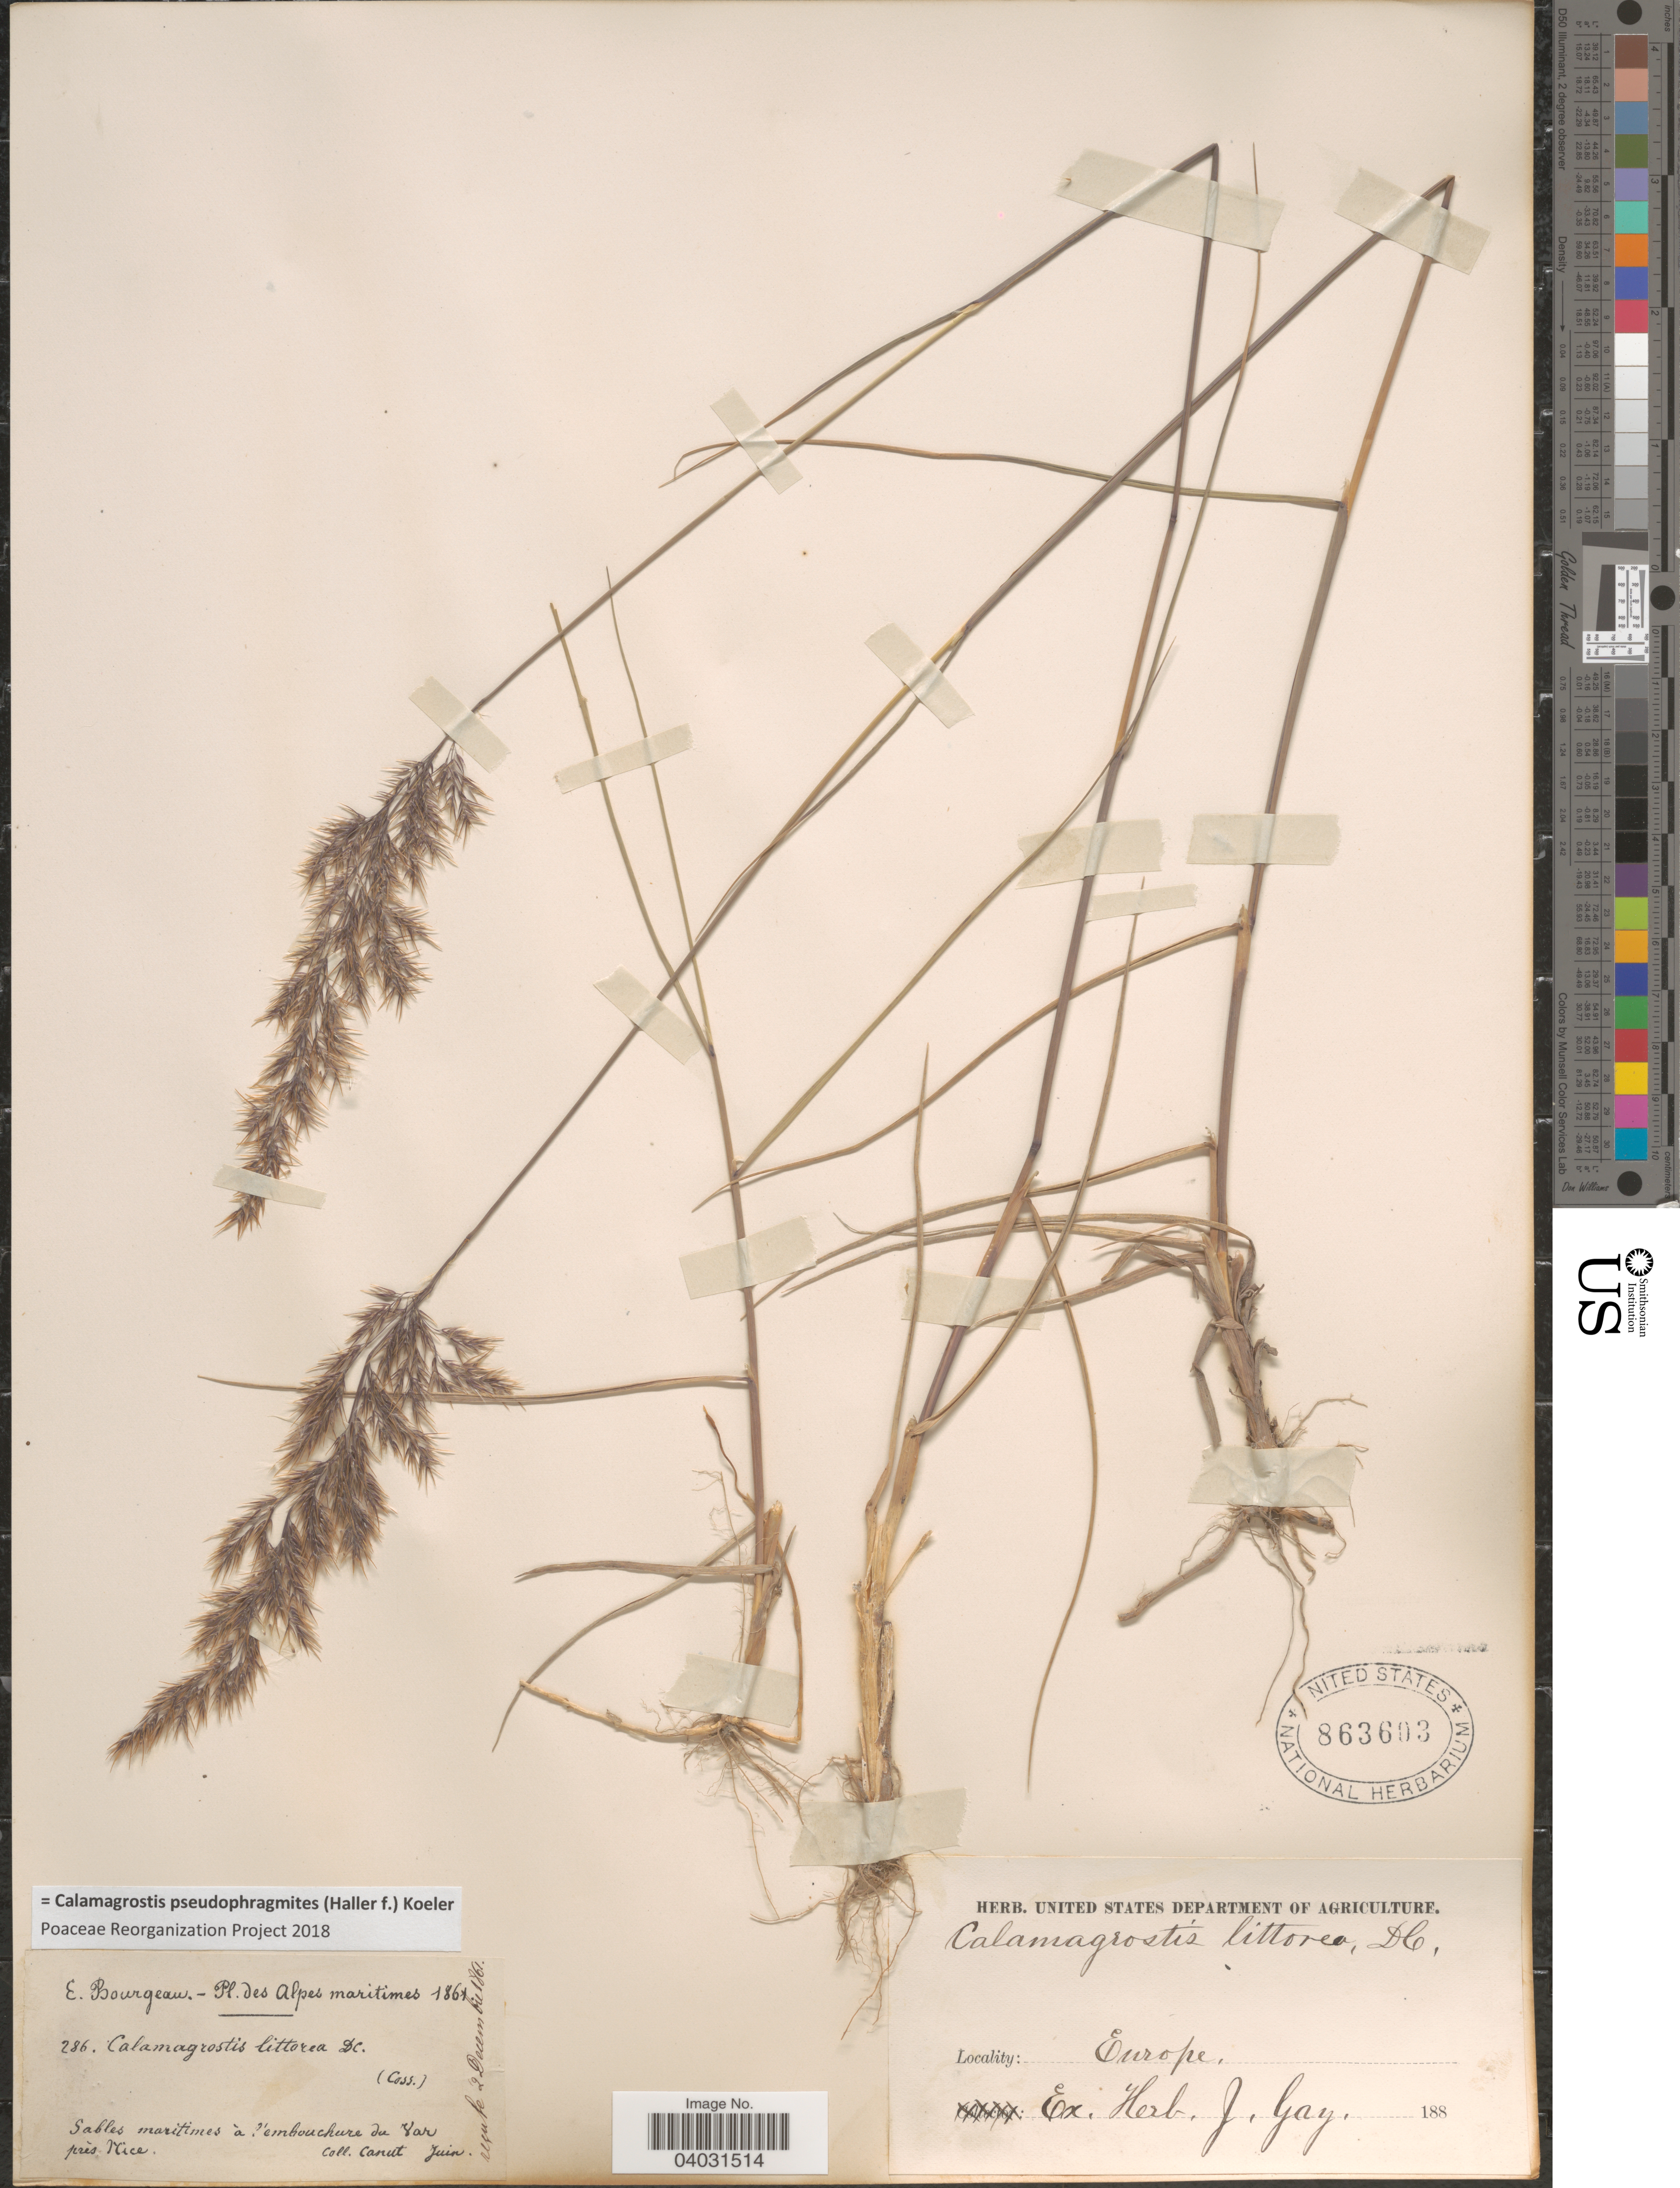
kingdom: Plantae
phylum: Tracheophyta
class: Liliopsida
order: Poales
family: Poaceae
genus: Calamagrostis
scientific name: Calamagrostis pseudophragmites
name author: (Haller f.) Koeler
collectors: Canut & E. Bourgeau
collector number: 286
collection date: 1861-06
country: France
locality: Alpes maritimes. Sables maritimes à [unsure placement]'embouchure du Var près Nice. Europe.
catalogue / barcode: US 863603